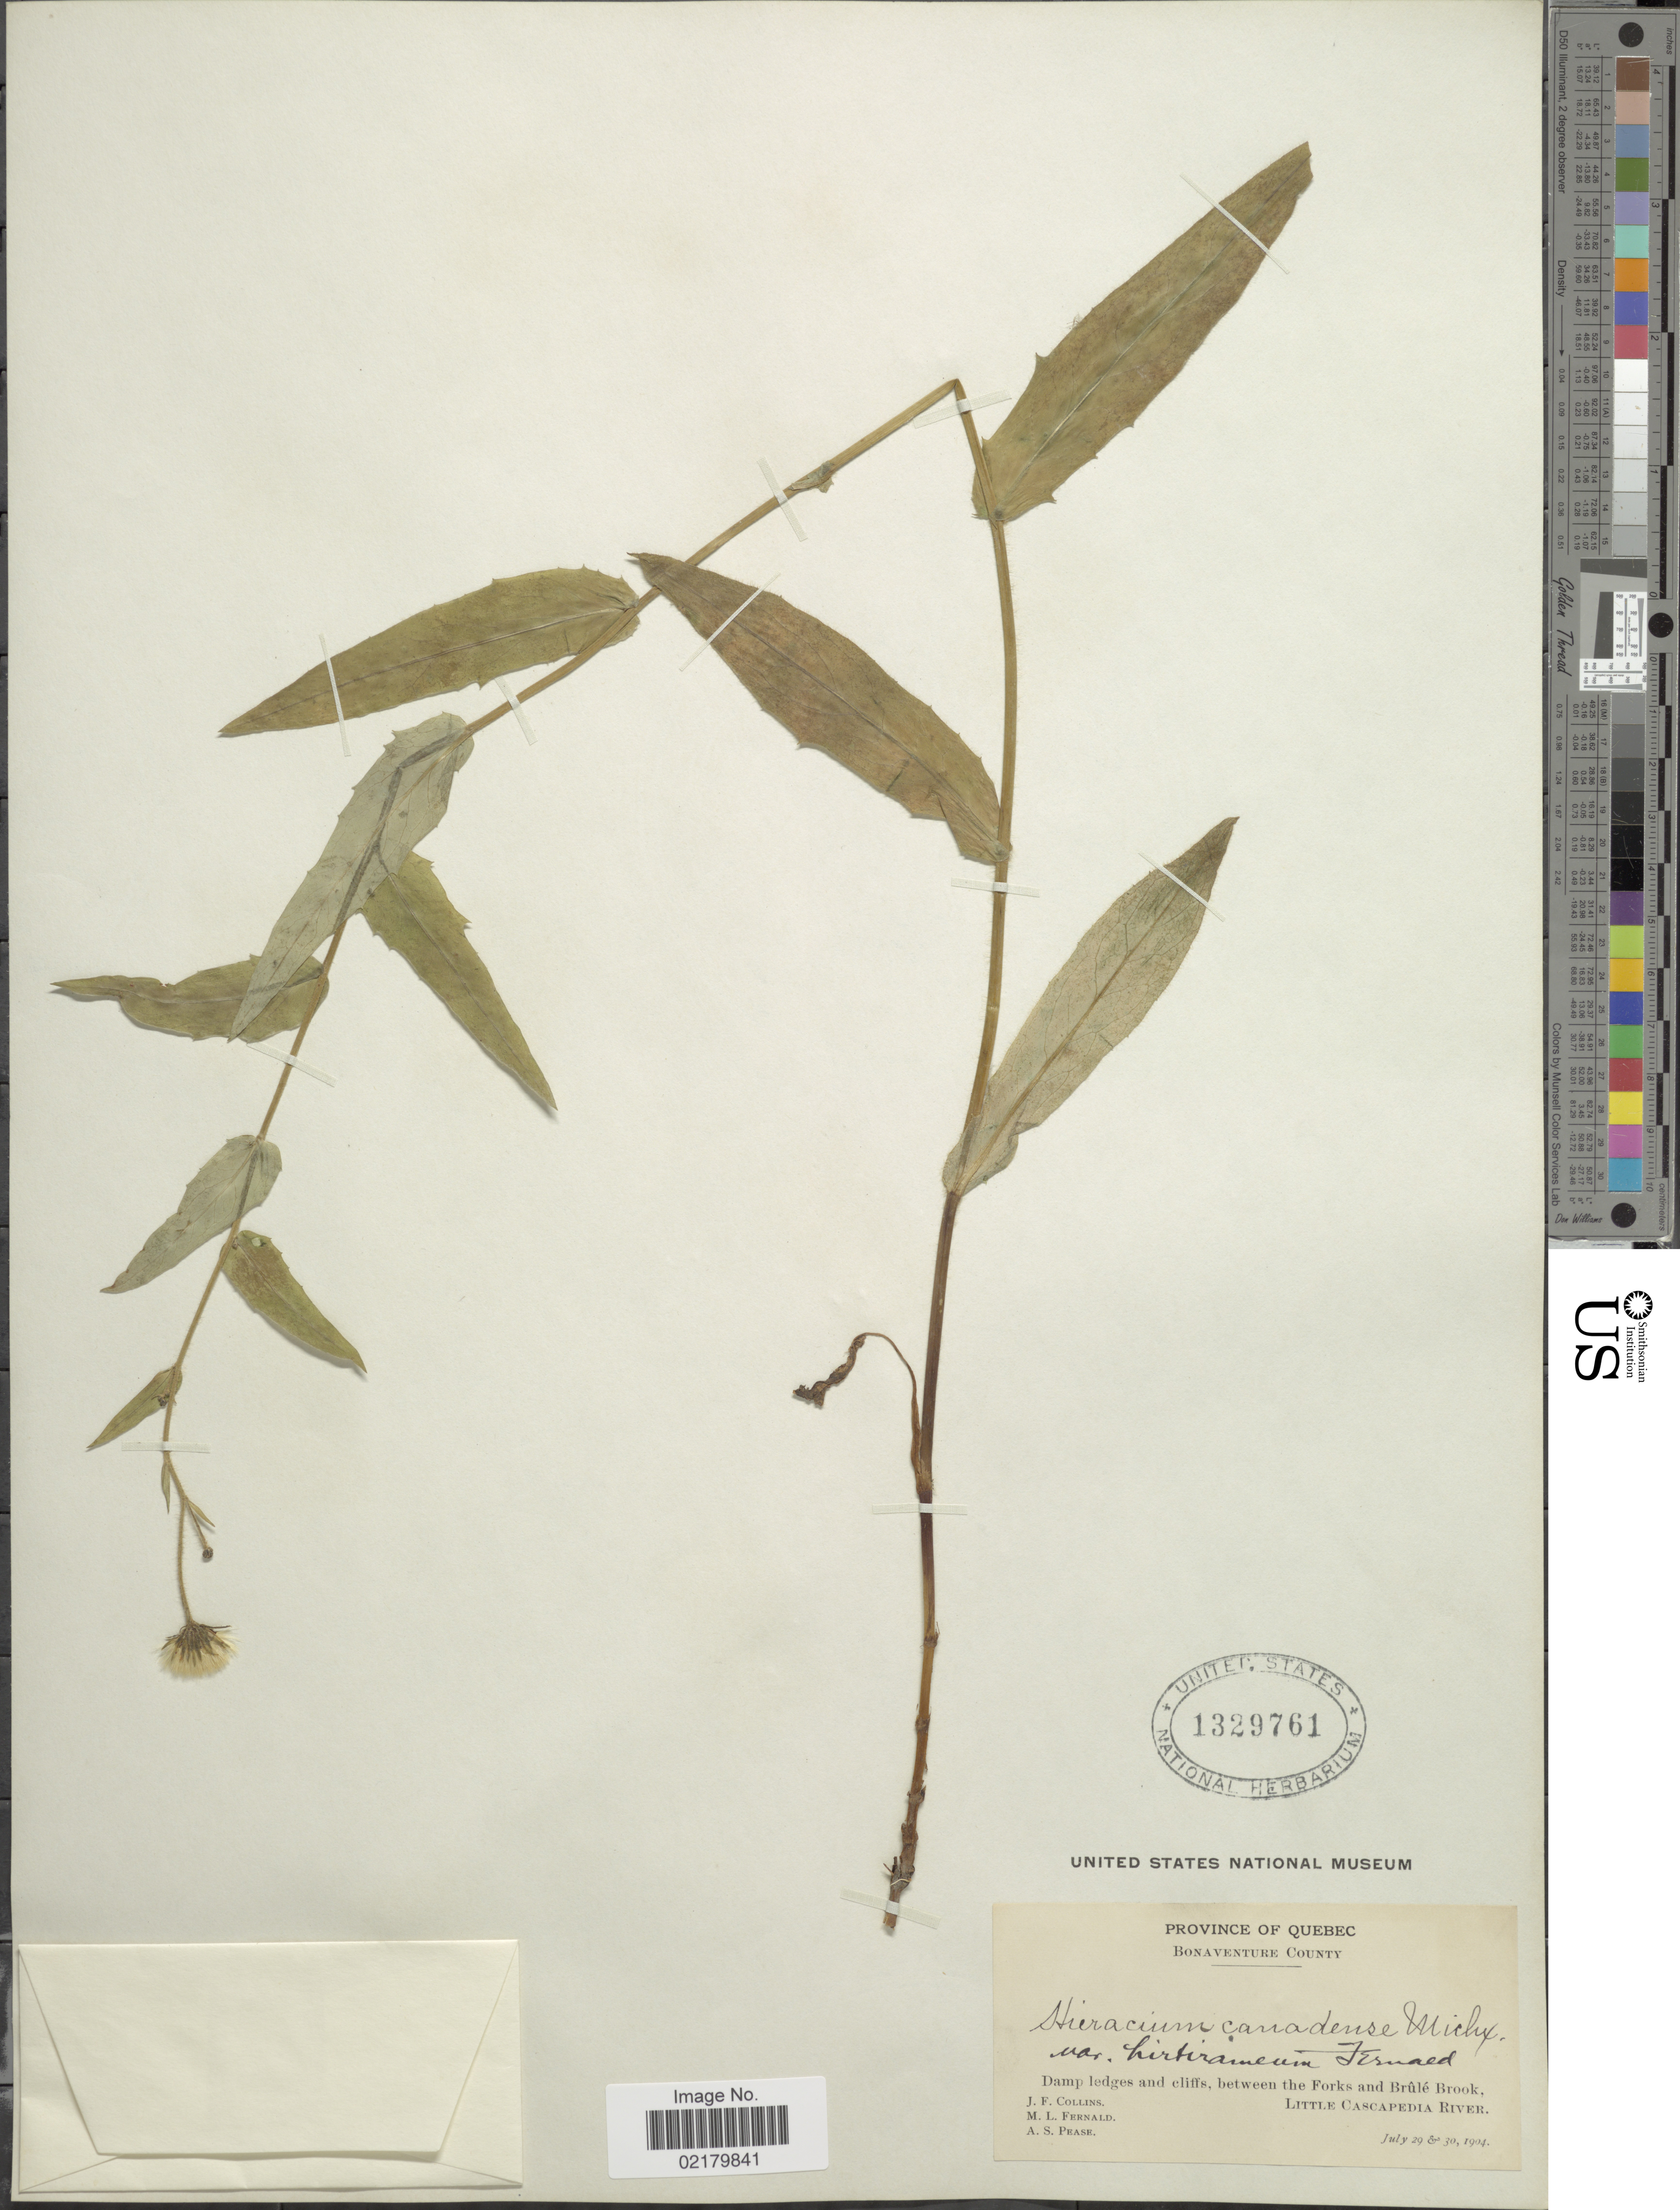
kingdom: Plantae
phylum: Tracheophyta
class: Magnoliopsida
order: Asterales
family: Asteraceae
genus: Hieracium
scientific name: Hieracium canadense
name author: Michx.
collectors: J. Collins, M. L. Fernald & A. S. Pease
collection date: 1904-07-29/1904-07-30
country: Canada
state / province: Quebec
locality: Bonaveture County, Damp ledges and cliffs, between the Forks and Brûlé Brook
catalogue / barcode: US 1329761